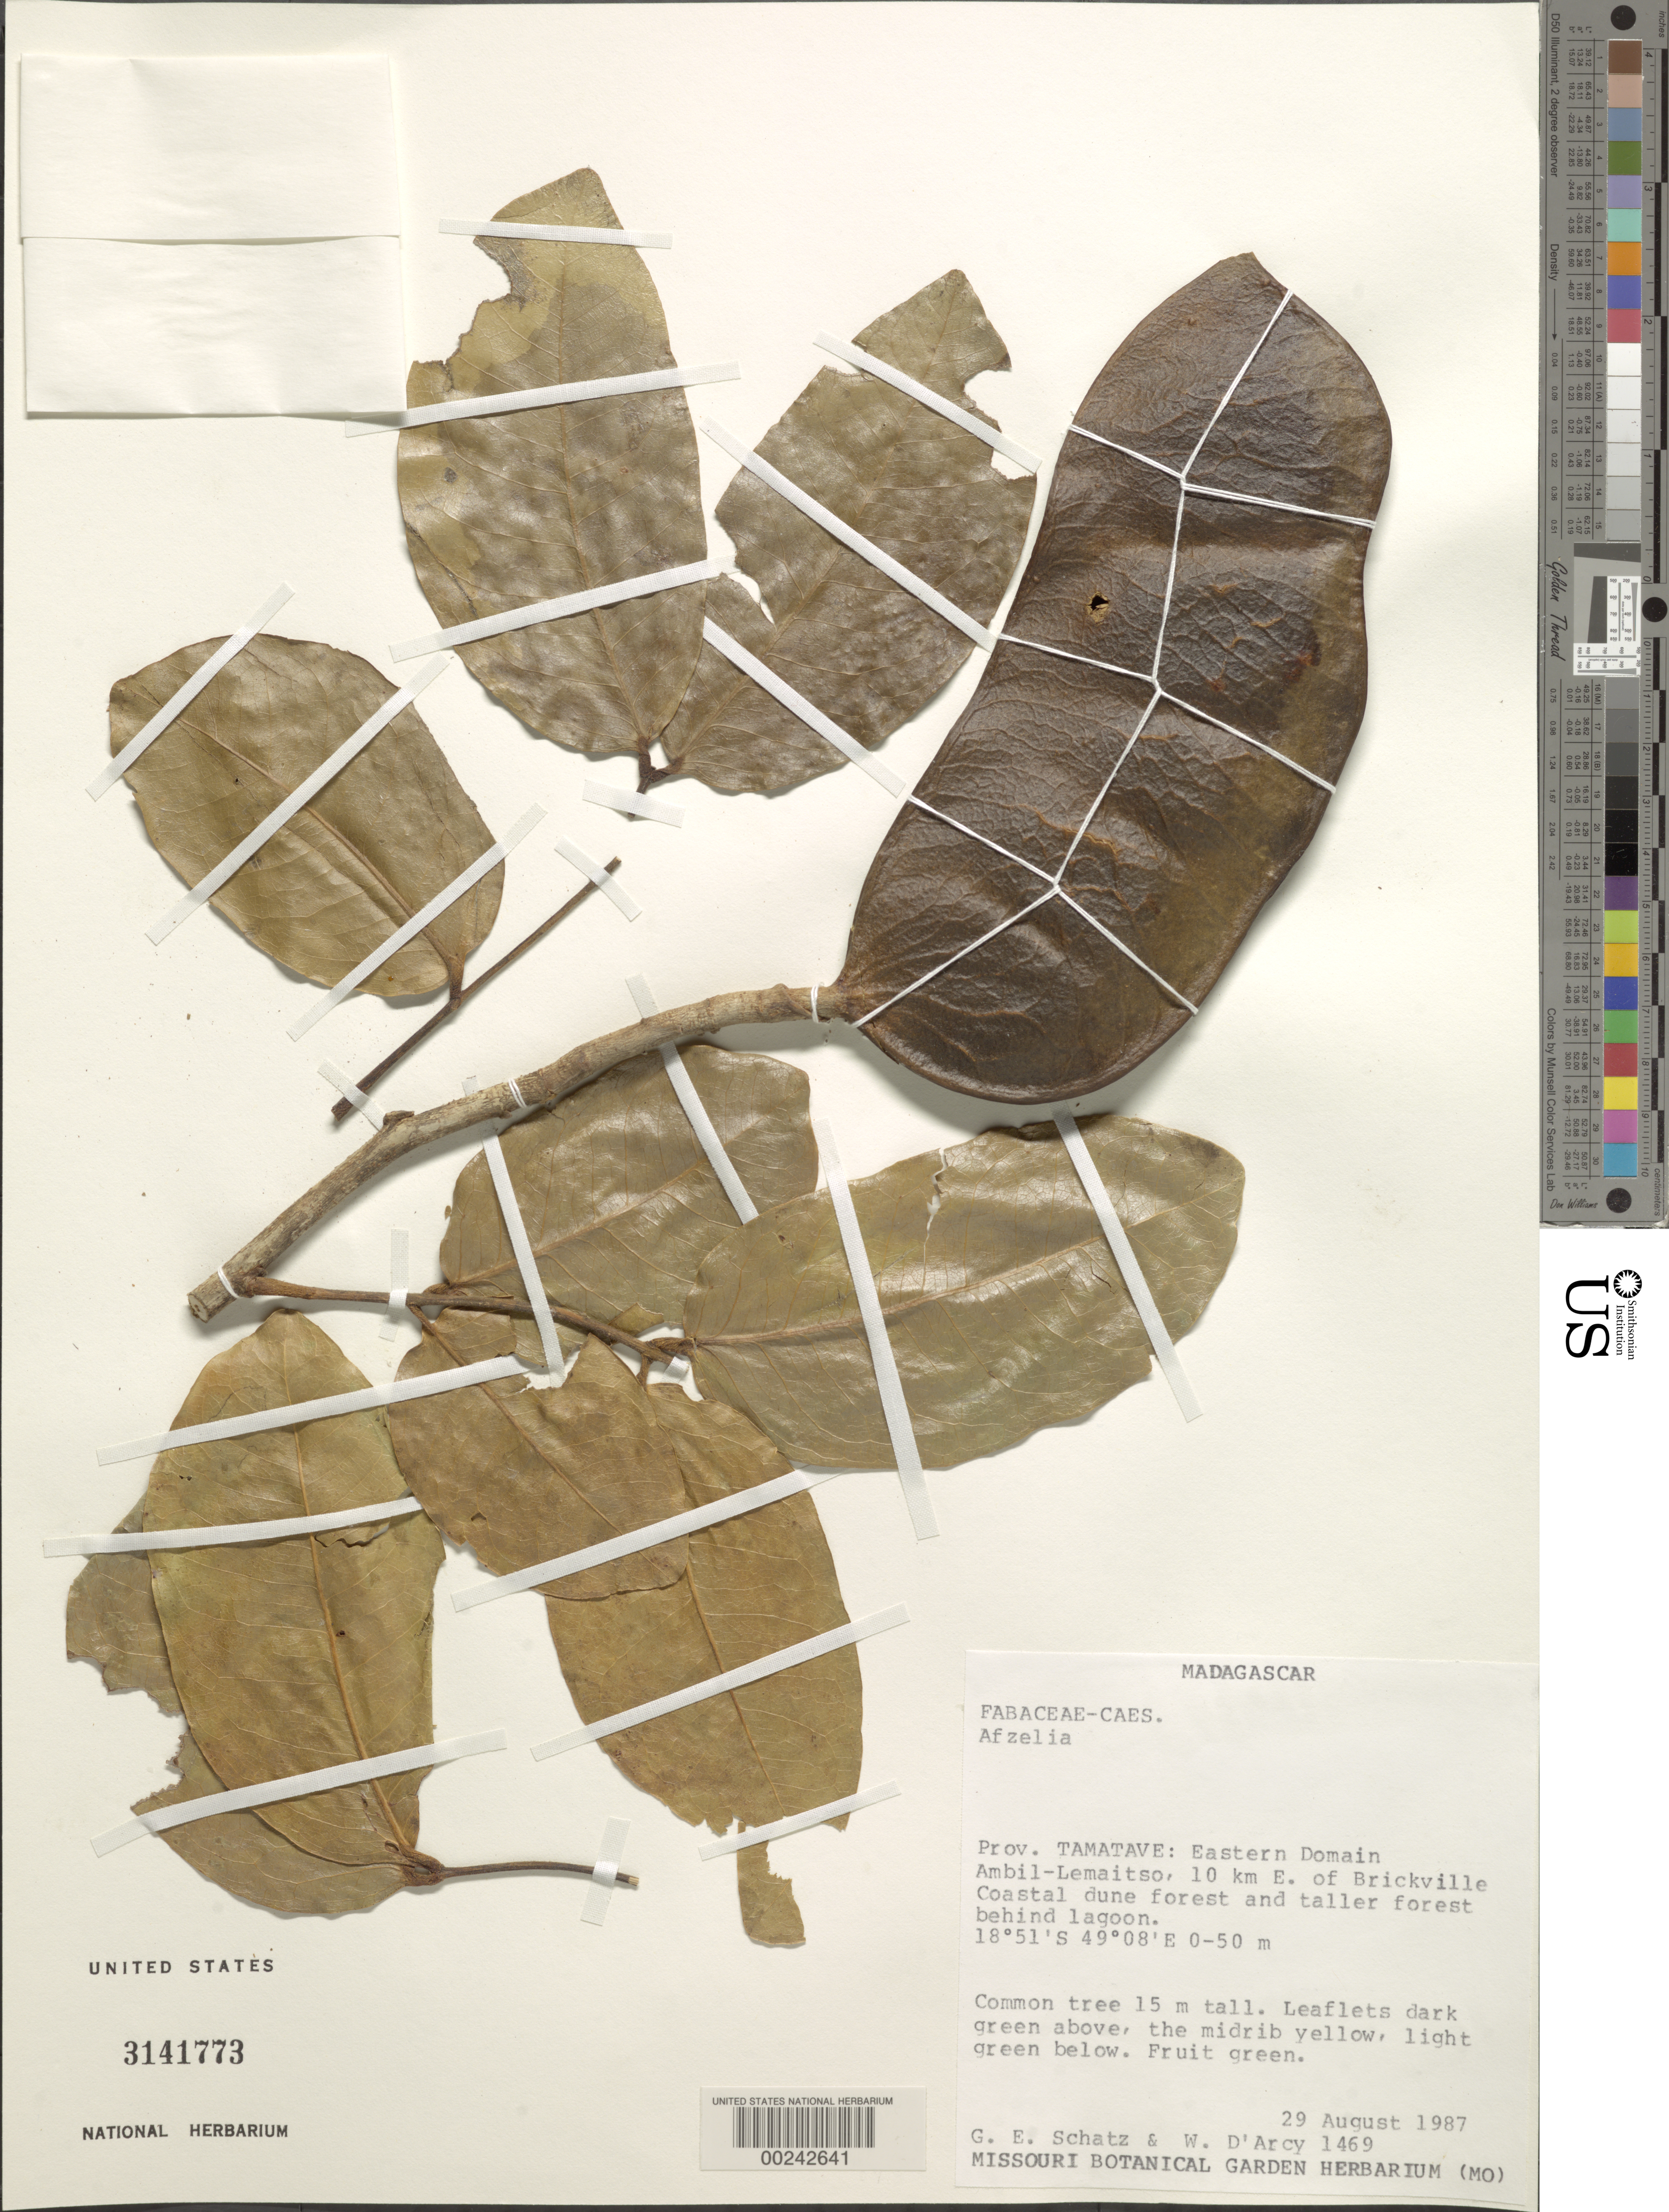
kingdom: Plantae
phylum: Tracheophyta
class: Magnoliopsida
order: Fabales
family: Fabaceae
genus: Afzelia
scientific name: Afzelia sp.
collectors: G. Schatz & W. G. D'Arcy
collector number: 1469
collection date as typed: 29 Aug 1987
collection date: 1987-08-29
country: Madagascar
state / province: Atsinanana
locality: Eastern domain; ambil-lemaitso, 10 km e of brickville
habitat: Coastal dune forest and taller forest behind lagoon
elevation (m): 0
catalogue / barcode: US 3141773